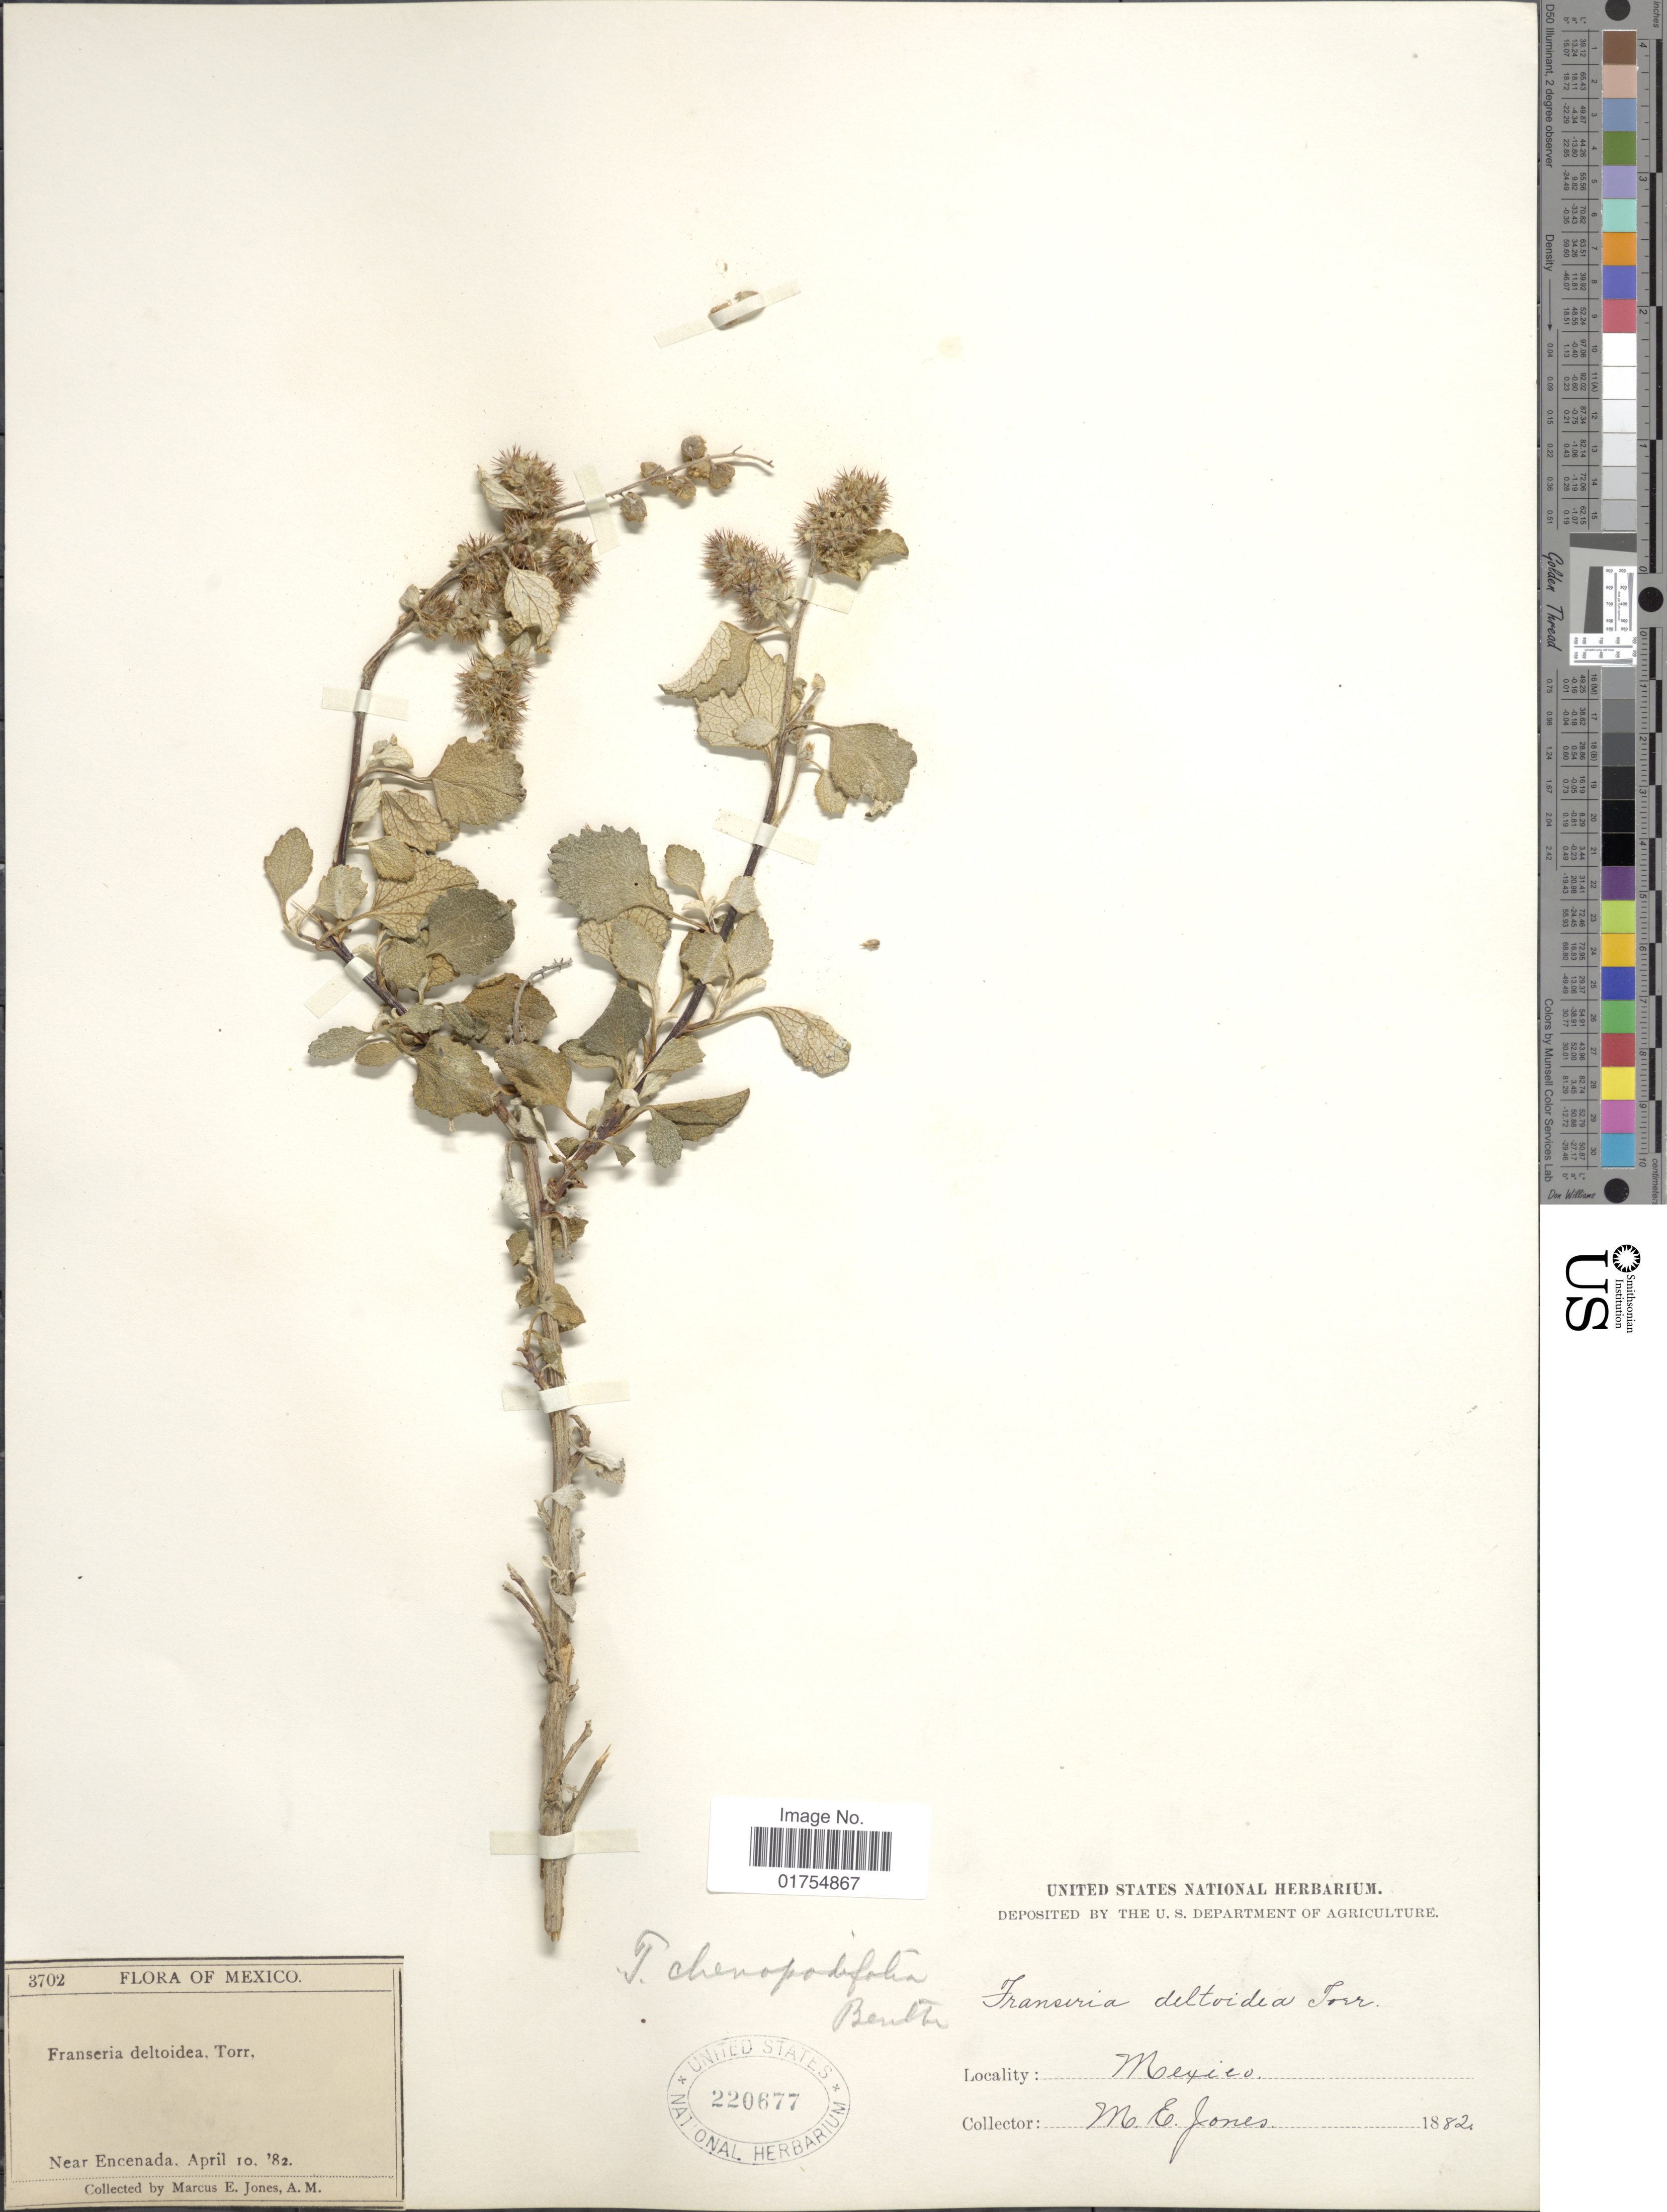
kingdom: Plantae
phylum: Tracheophyta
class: Magnoliopsida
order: Asterales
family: Asteraceae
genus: Franseria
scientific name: Franseria chenopodiifolia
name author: Benth.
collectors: M. E. Jones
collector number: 3702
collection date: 1882-04-10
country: Mexico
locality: Near Encanada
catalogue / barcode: US 220677